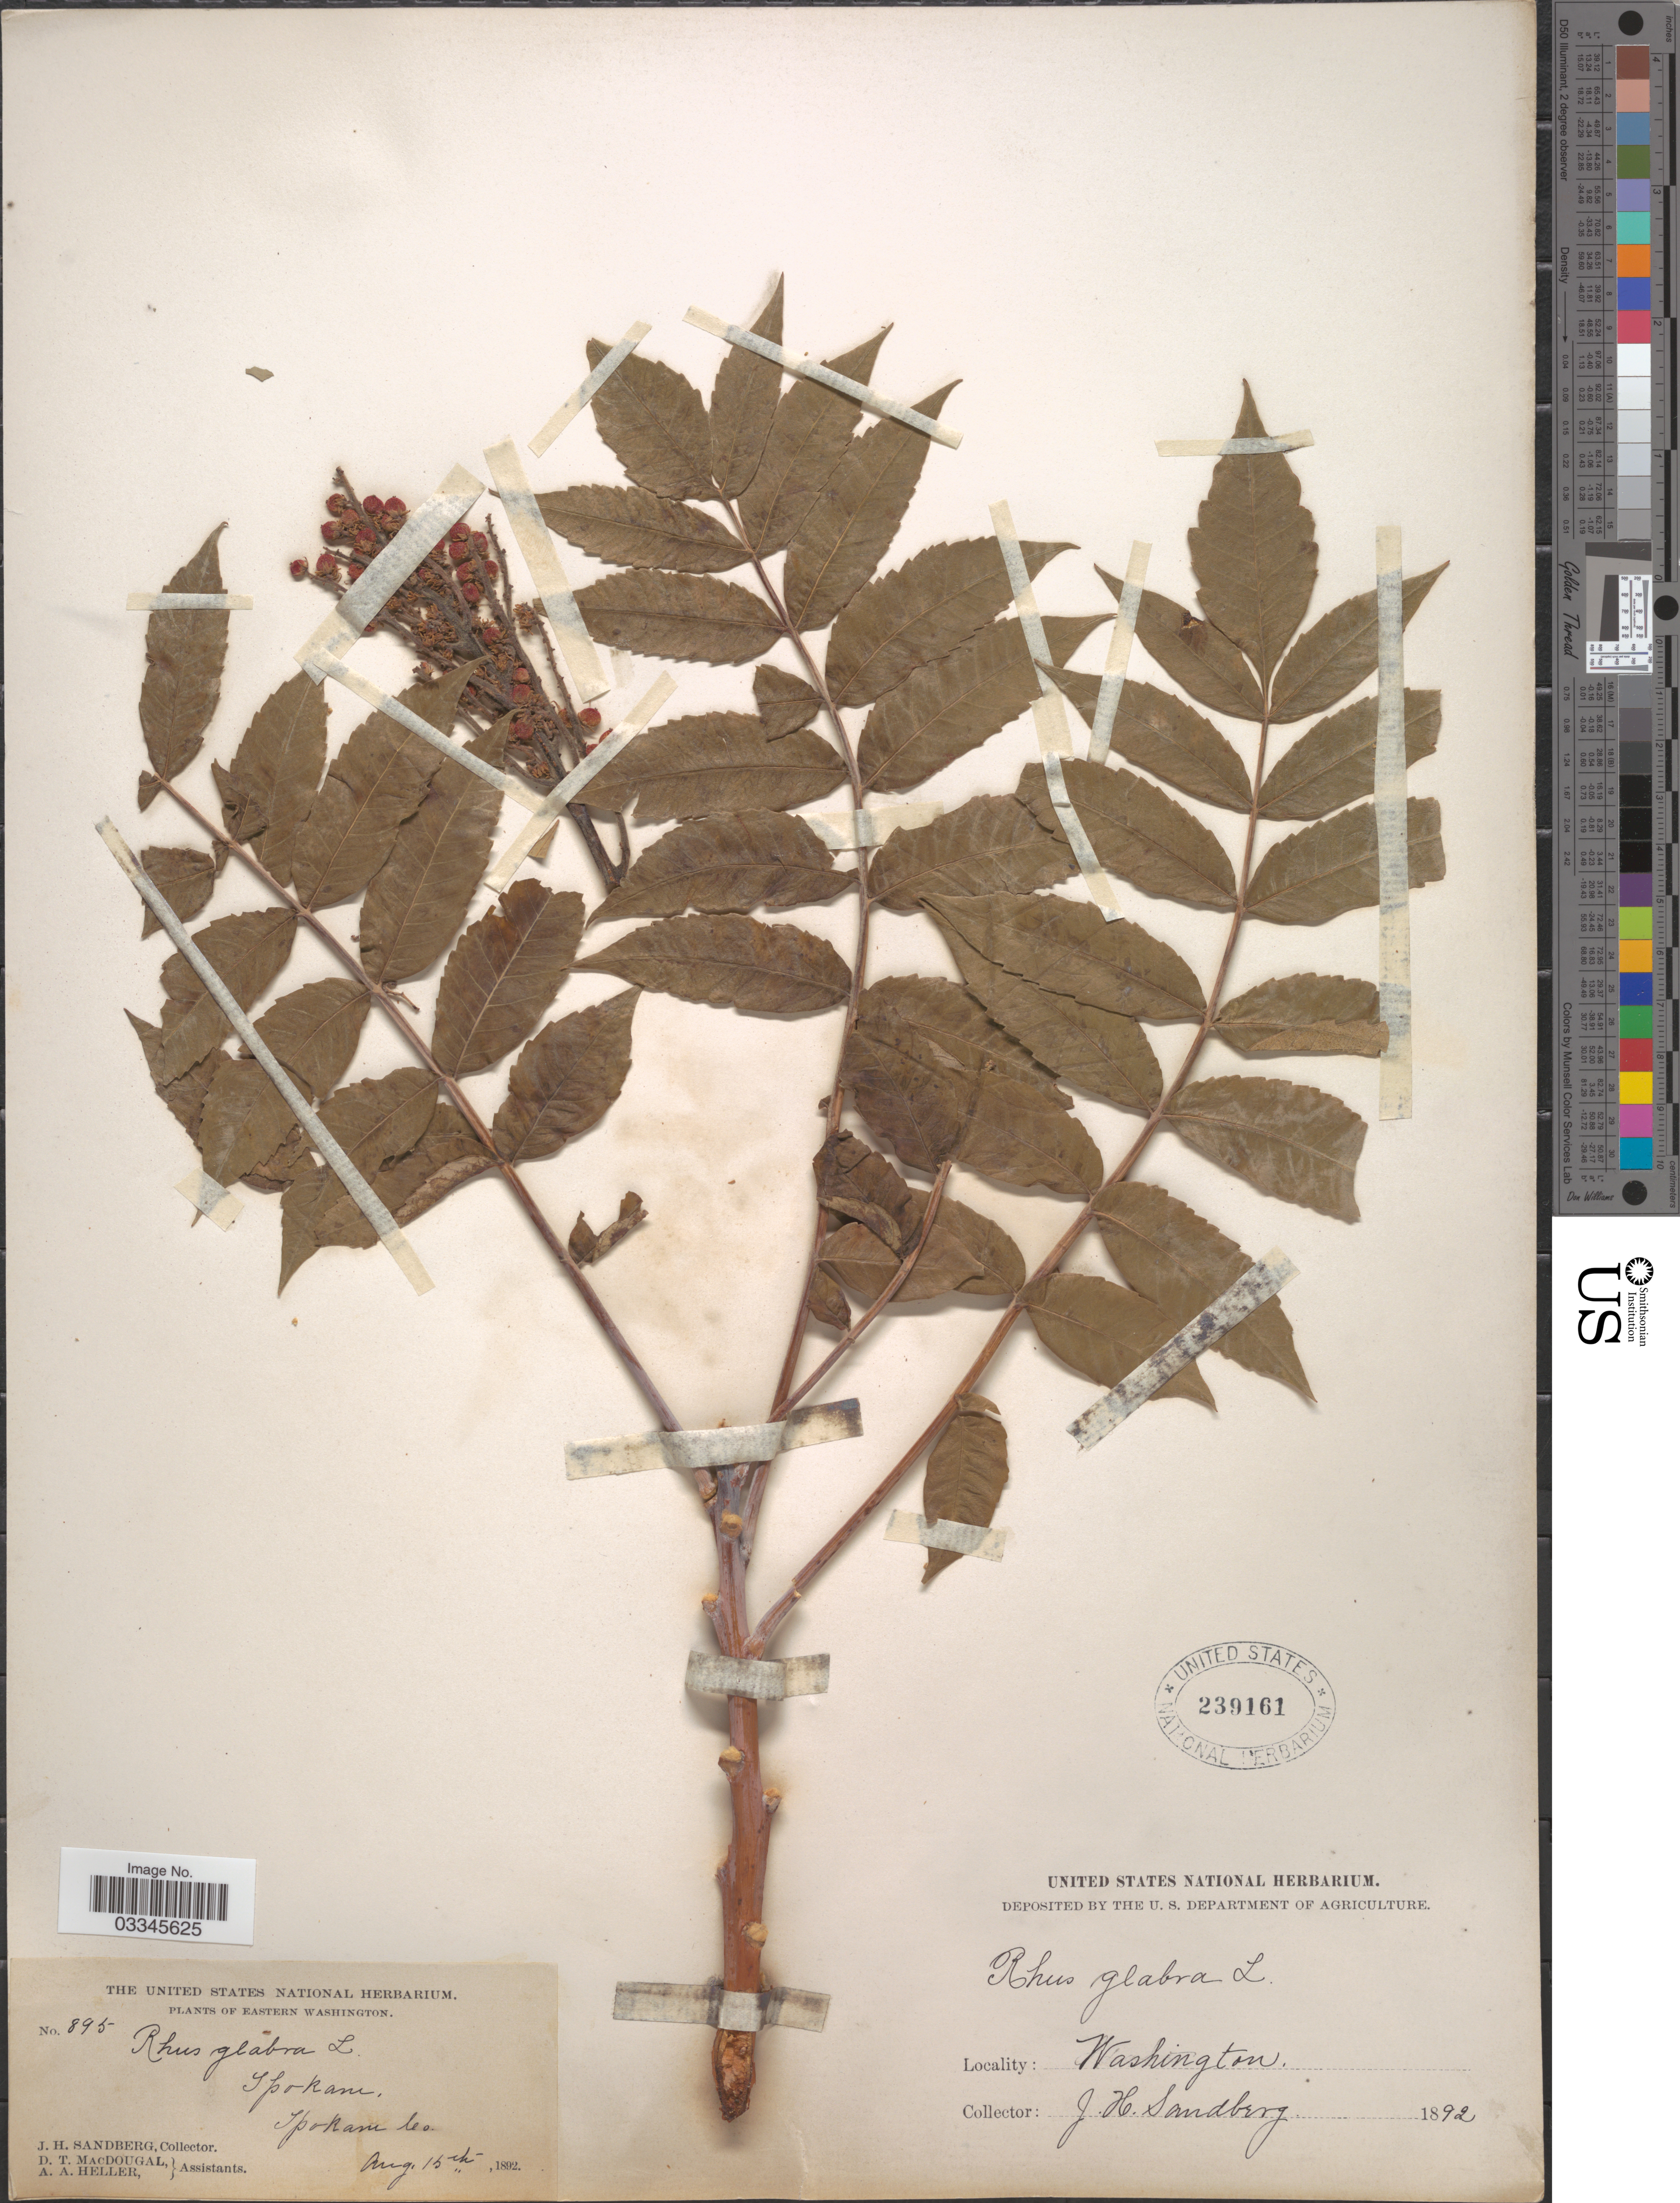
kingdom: Plantae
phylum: Tracheophyta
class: Magnoliopsida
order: Sapindales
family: Anacardiaceae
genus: Rhus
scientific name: Rhus arguta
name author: Greene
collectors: J. H. Sandberg, D. T. MacDougal & A. A. Heller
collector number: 895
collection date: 1892-08-15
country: United States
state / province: Washington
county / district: Spokane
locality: Eastern Washington. Spokane, Spokane Co.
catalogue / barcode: US 239161